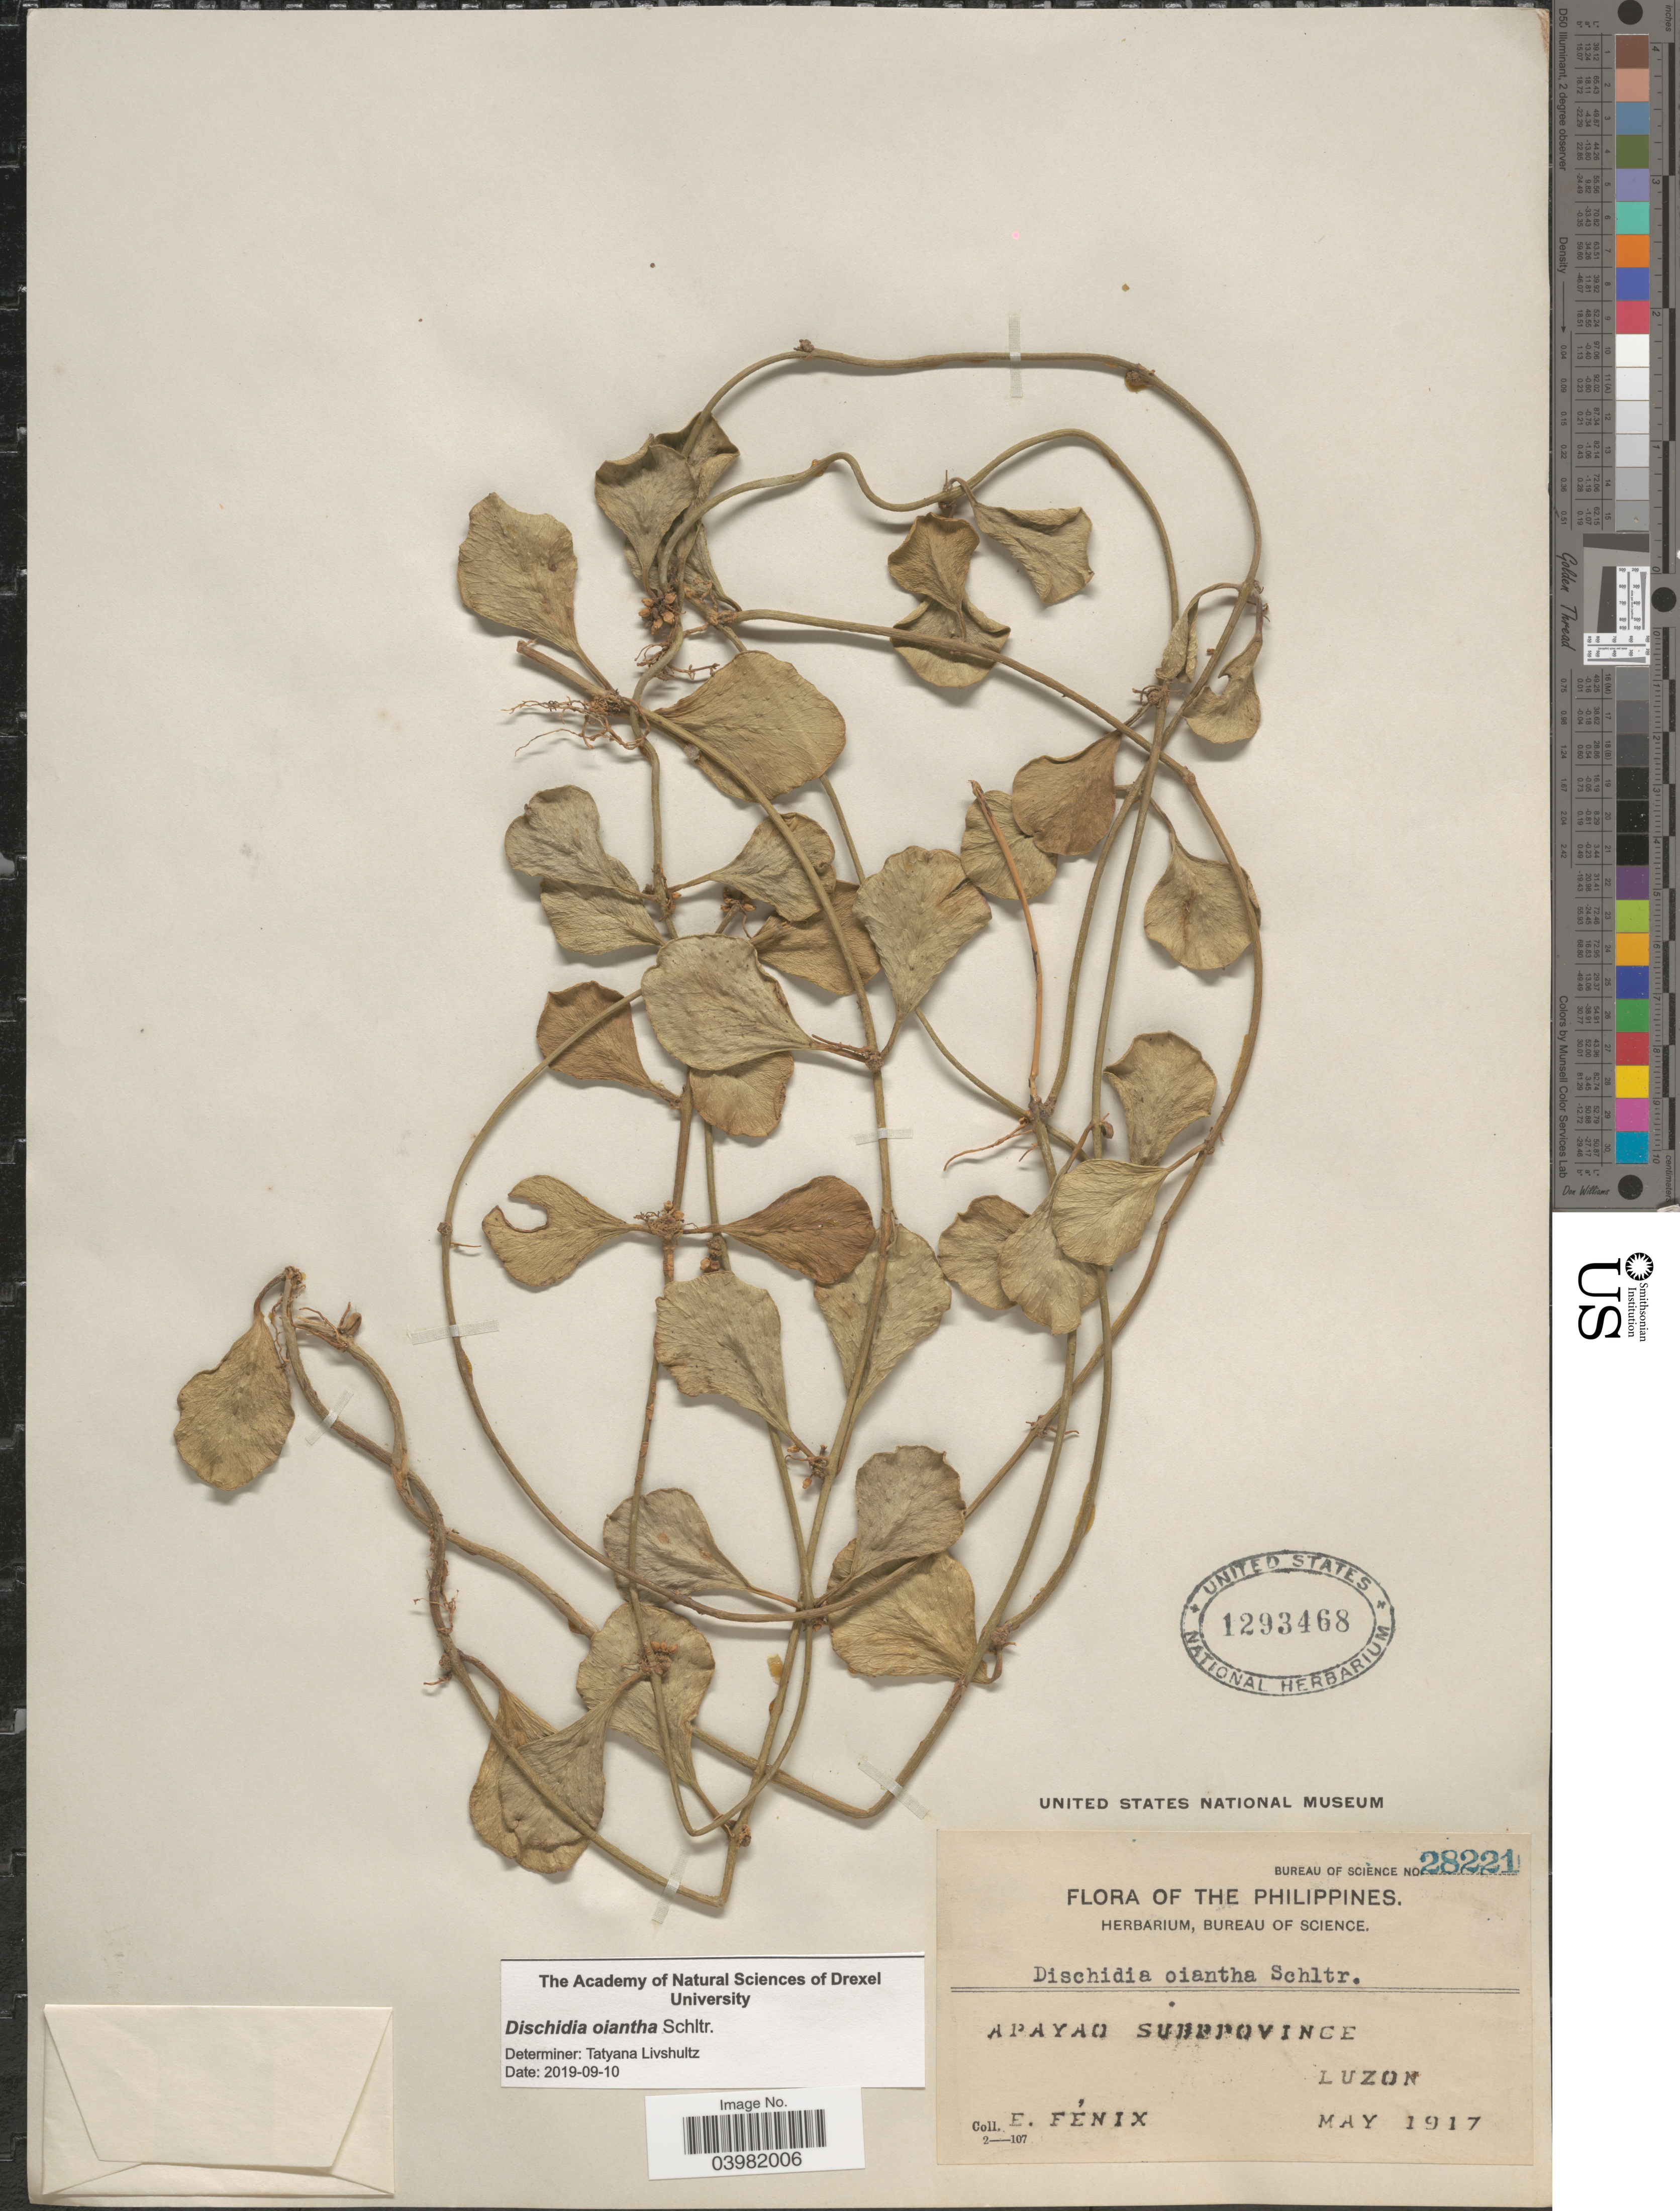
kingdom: Plantae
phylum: Tracheophyta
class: Magnoliopsida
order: Gentianales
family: Apocynaceae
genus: Dischidia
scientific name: Dischidia oiantha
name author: Schltr.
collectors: E. Fénix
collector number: Bureau of Science 28221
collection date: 1917-05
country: Philippines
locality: Apayao Subprovince. Luzon.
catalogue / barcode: US 1293468